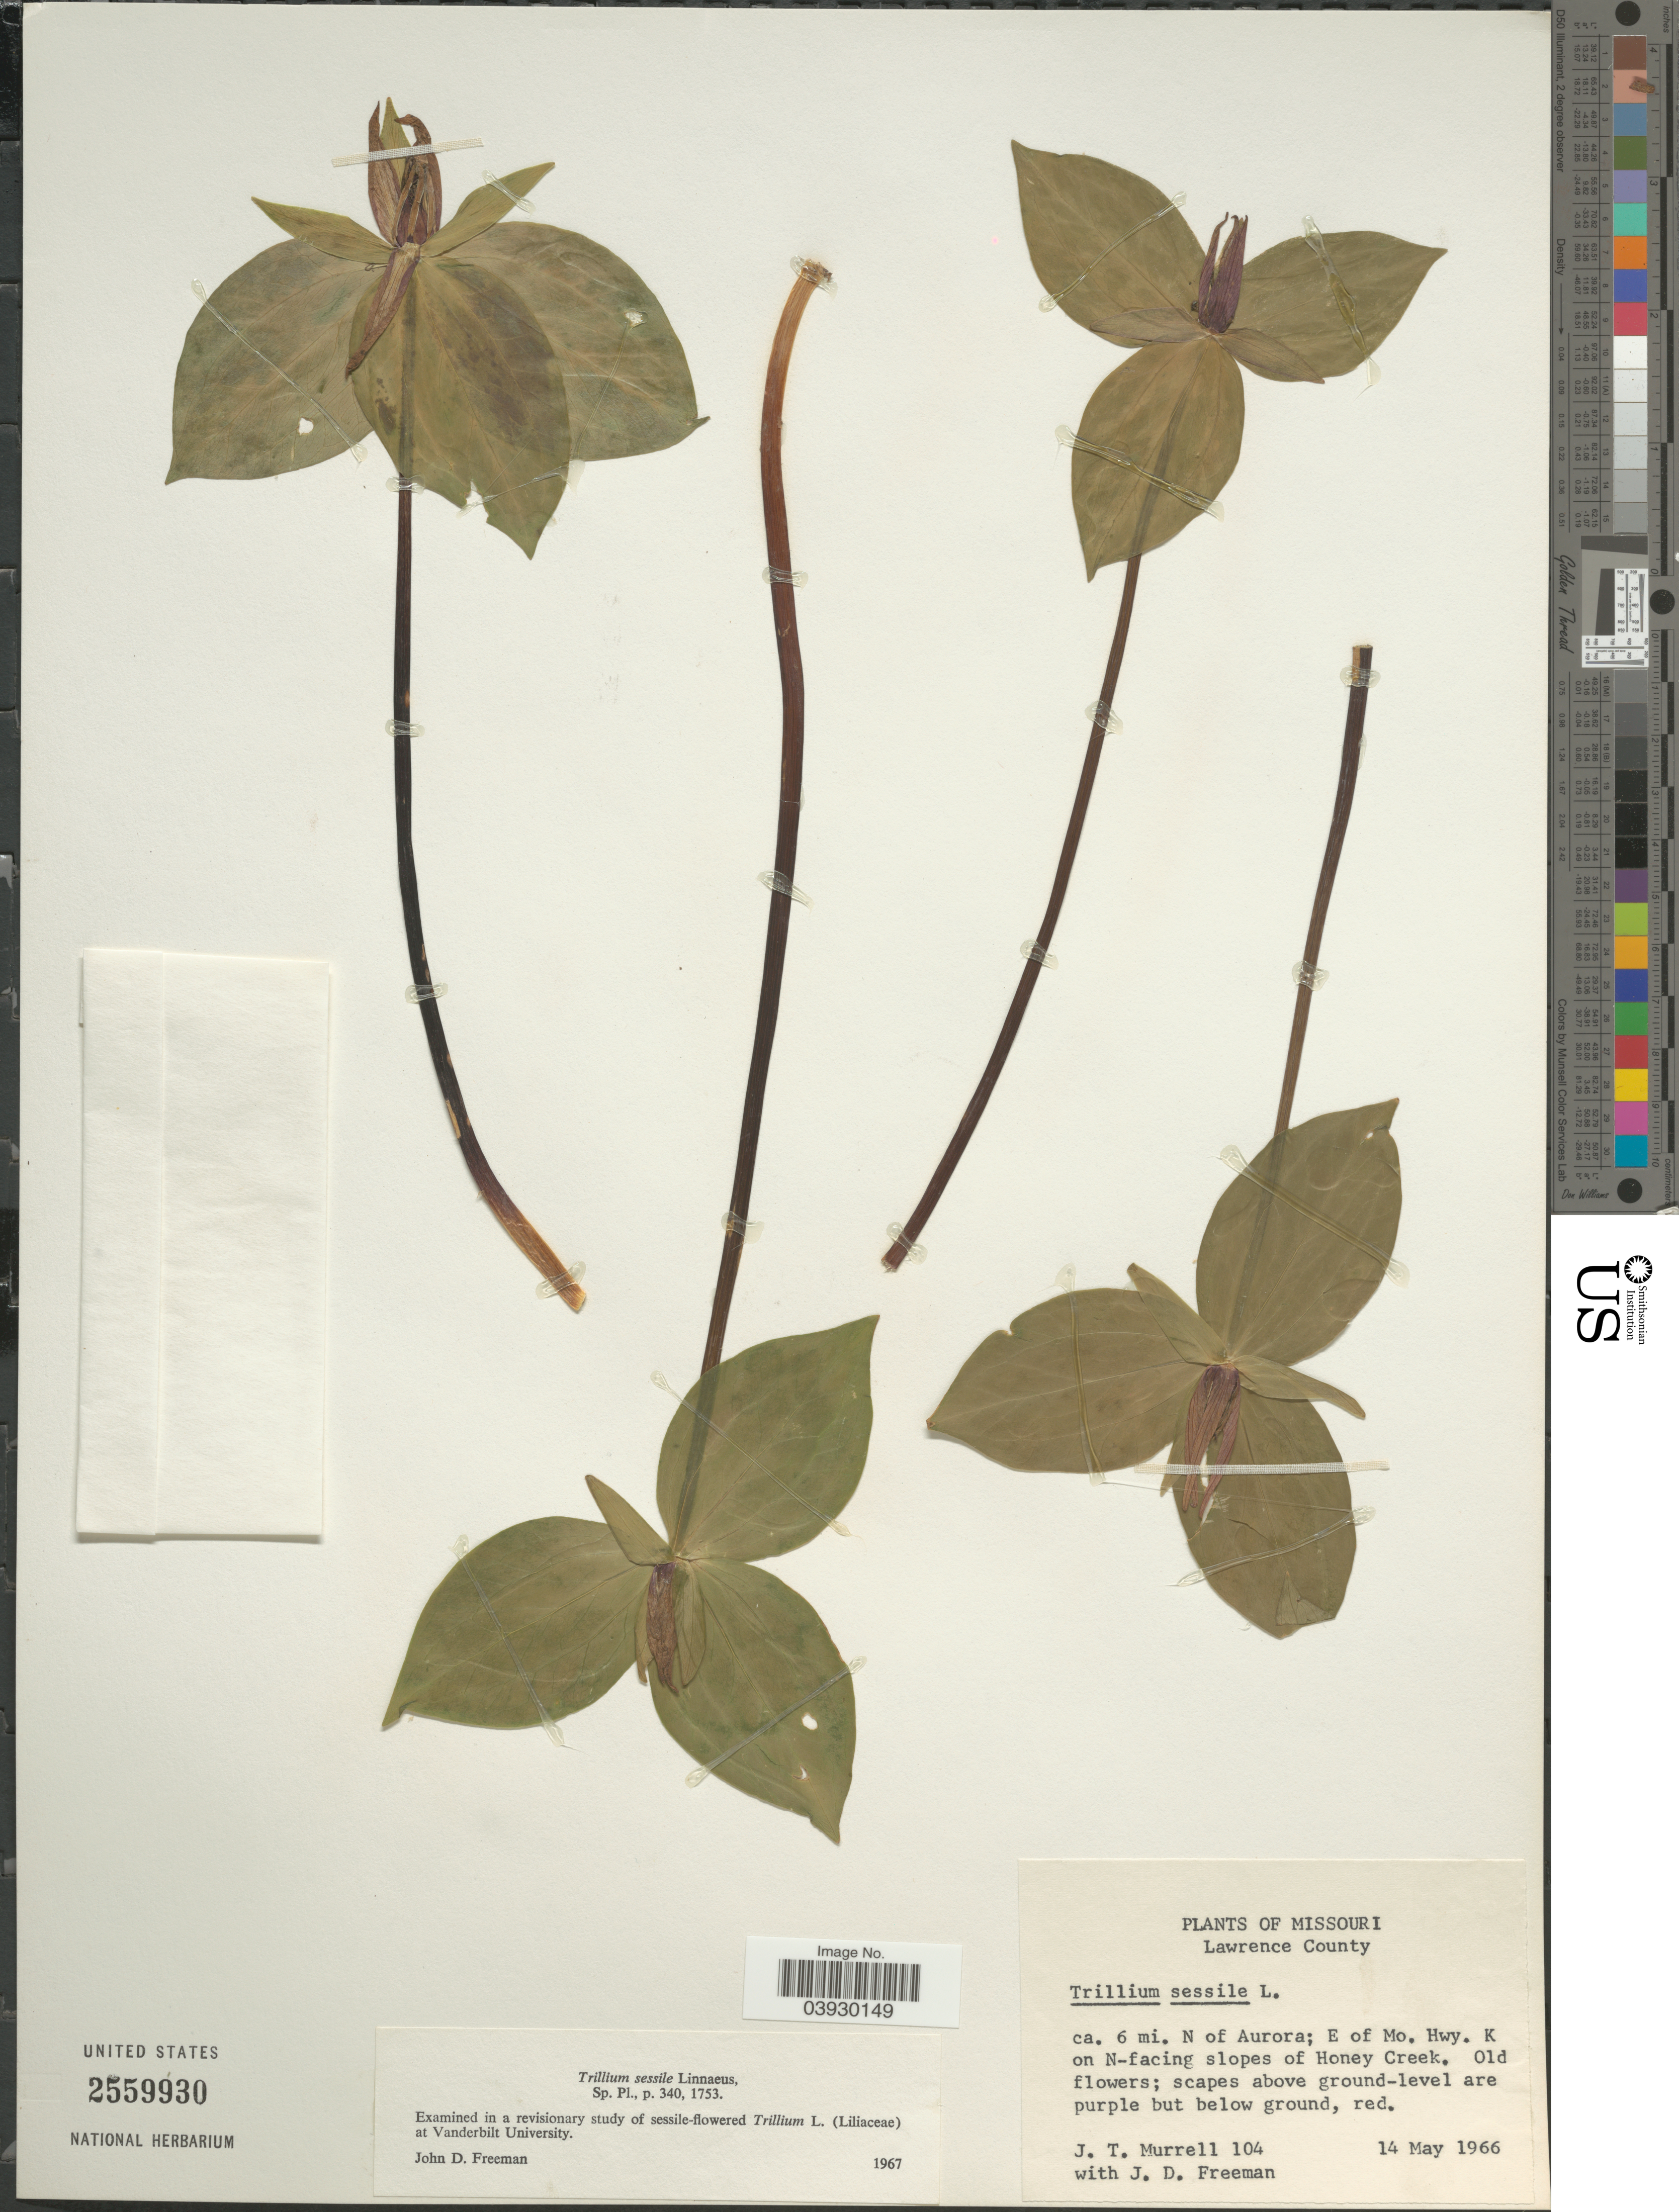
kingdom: Plantae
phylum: Tracheophyta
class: Liliopsida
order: Liliales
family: Melanthiaceae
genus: Trillium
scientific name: Trillium sessile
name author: L.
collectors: J. Murrell & J. Freeman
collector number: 104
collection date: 1966-05-14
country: United States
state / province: Missouri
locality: Lawrence County. Ca. 6 mi. N of Aurora; E of Mo. Hwy. K on N-facing slopes of Honey Creek.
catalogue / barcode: US 2559930